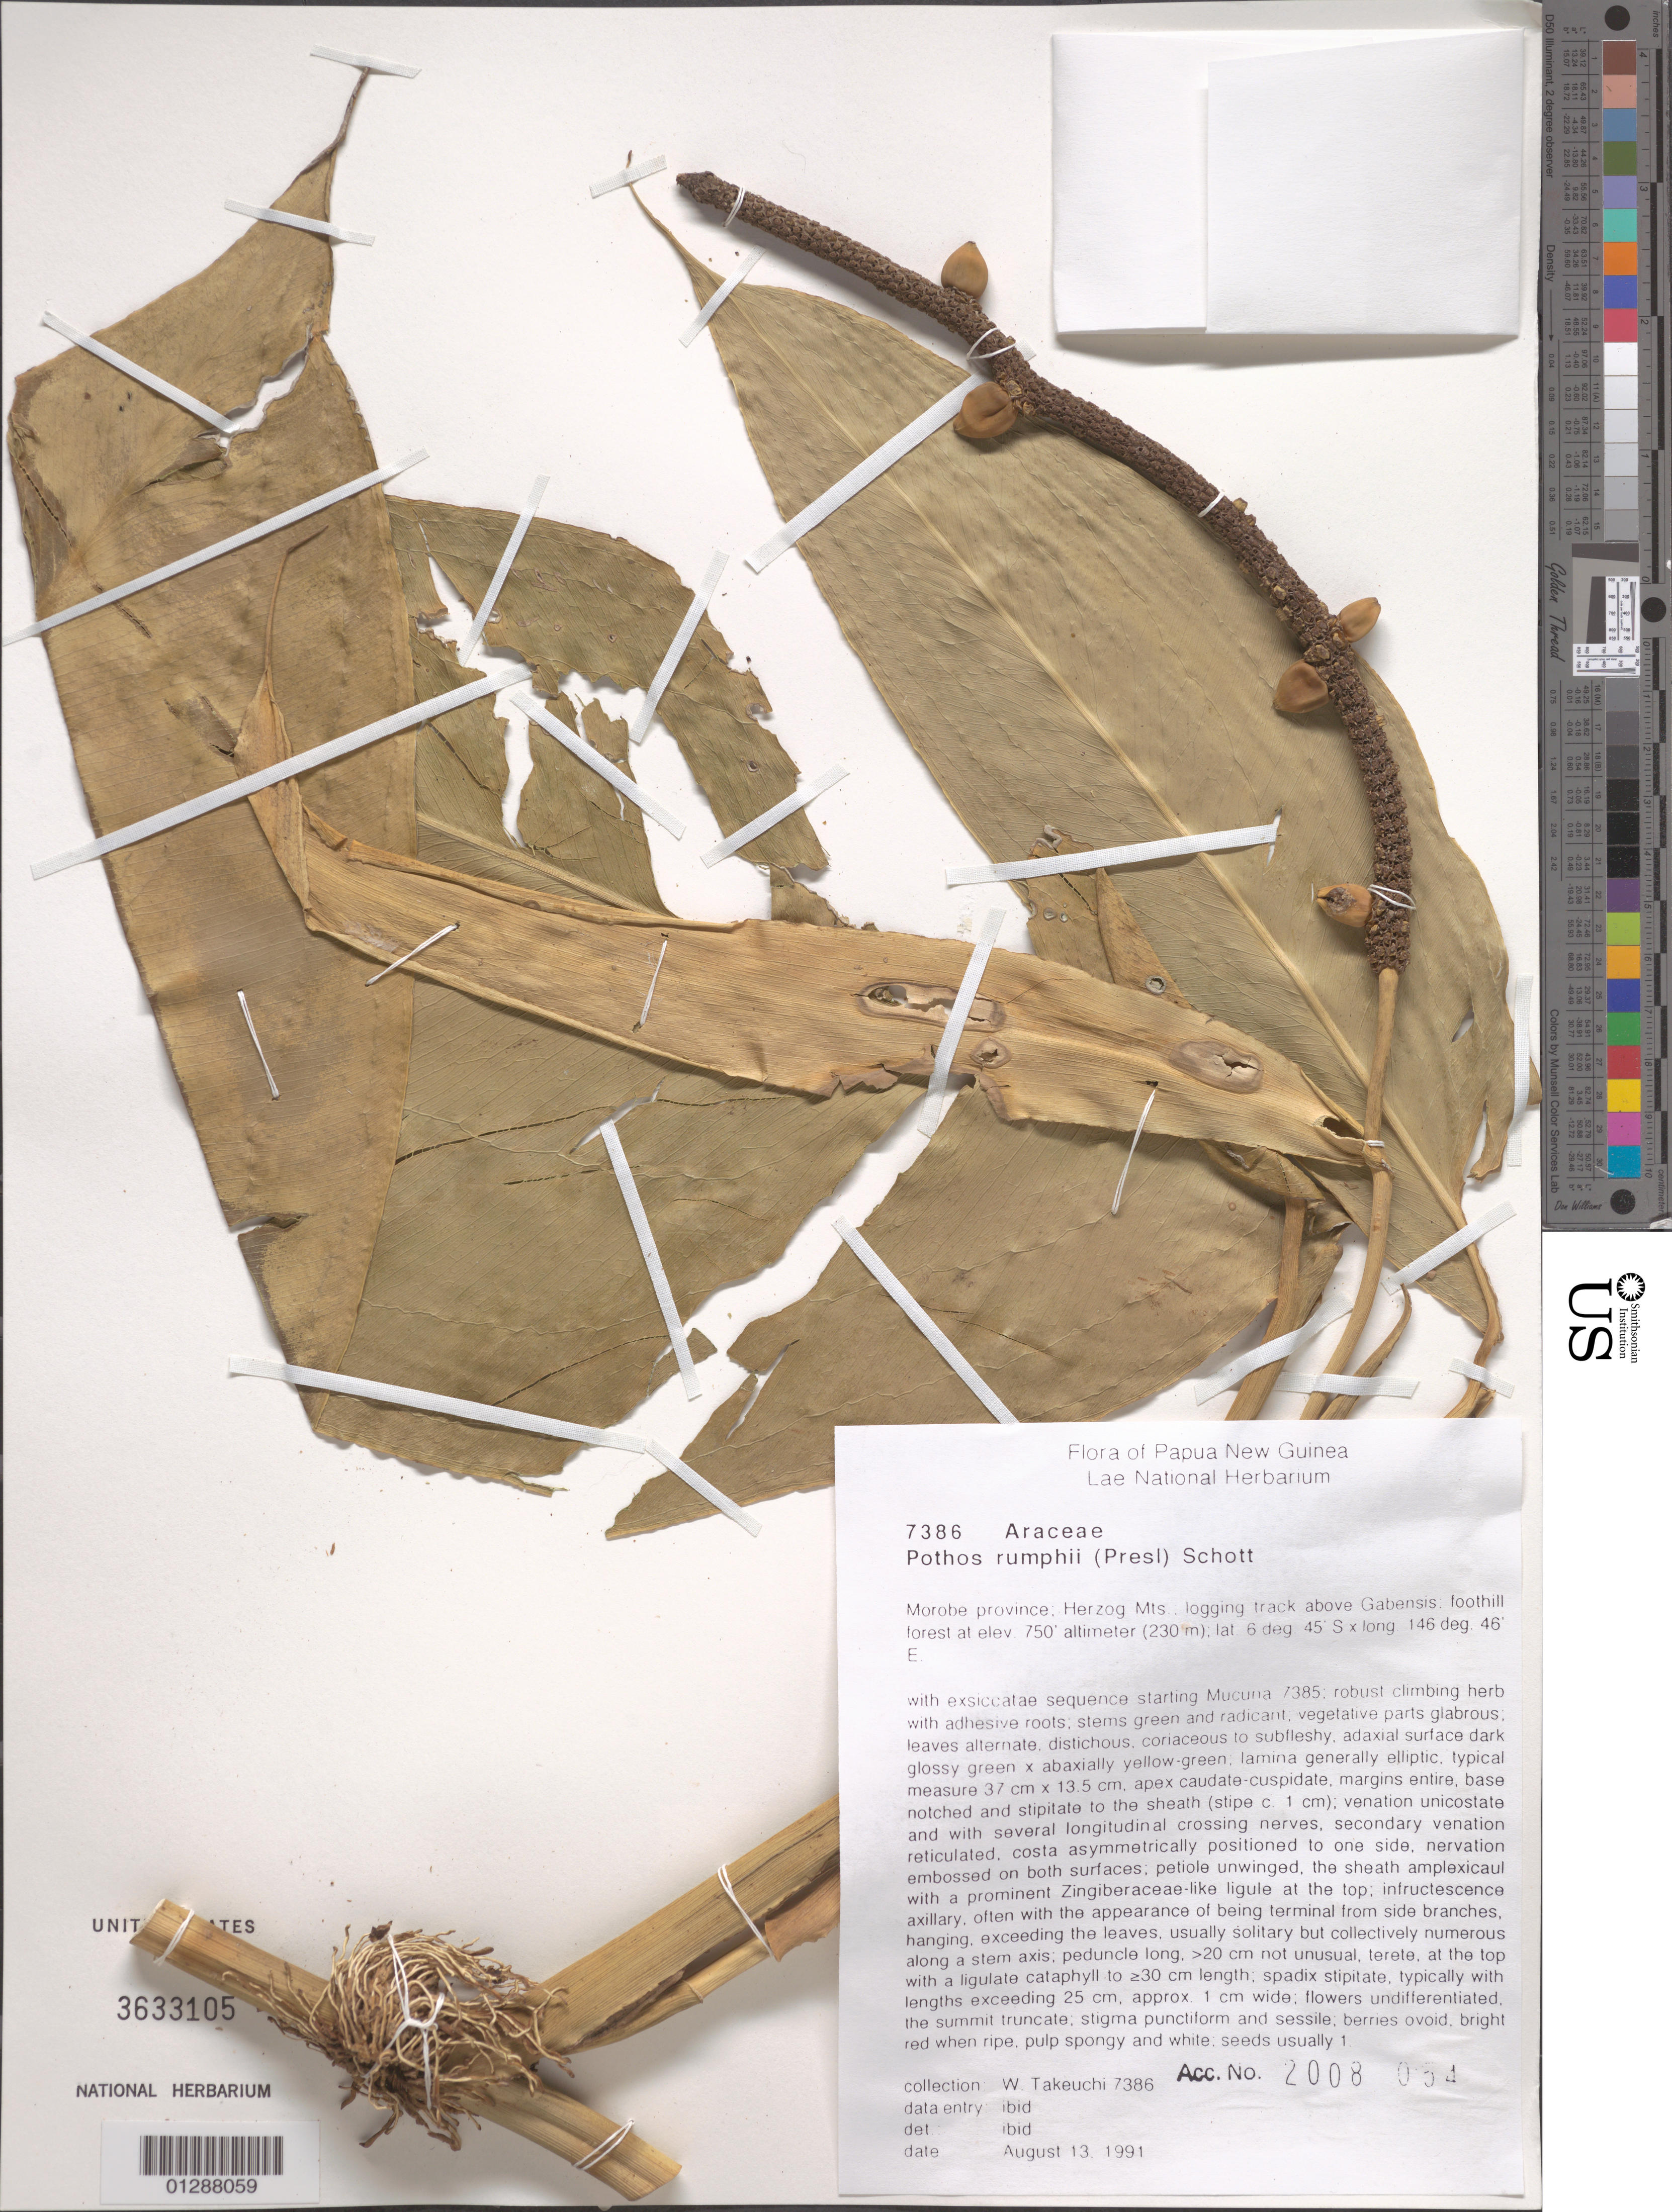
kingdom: Plantae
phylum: Tracheophyta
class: Liliopsida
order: Alismatales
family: Araceae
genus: Pothos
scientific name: Pothos tener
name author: Wall.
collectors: W. Takeuchi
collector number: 7386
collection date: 1991-08-13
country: Papua New Guinea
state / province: Morobe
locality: Herzorg Mts., logging track above Gabensis, foothill forest.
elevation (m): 230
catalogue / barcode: US 3633105